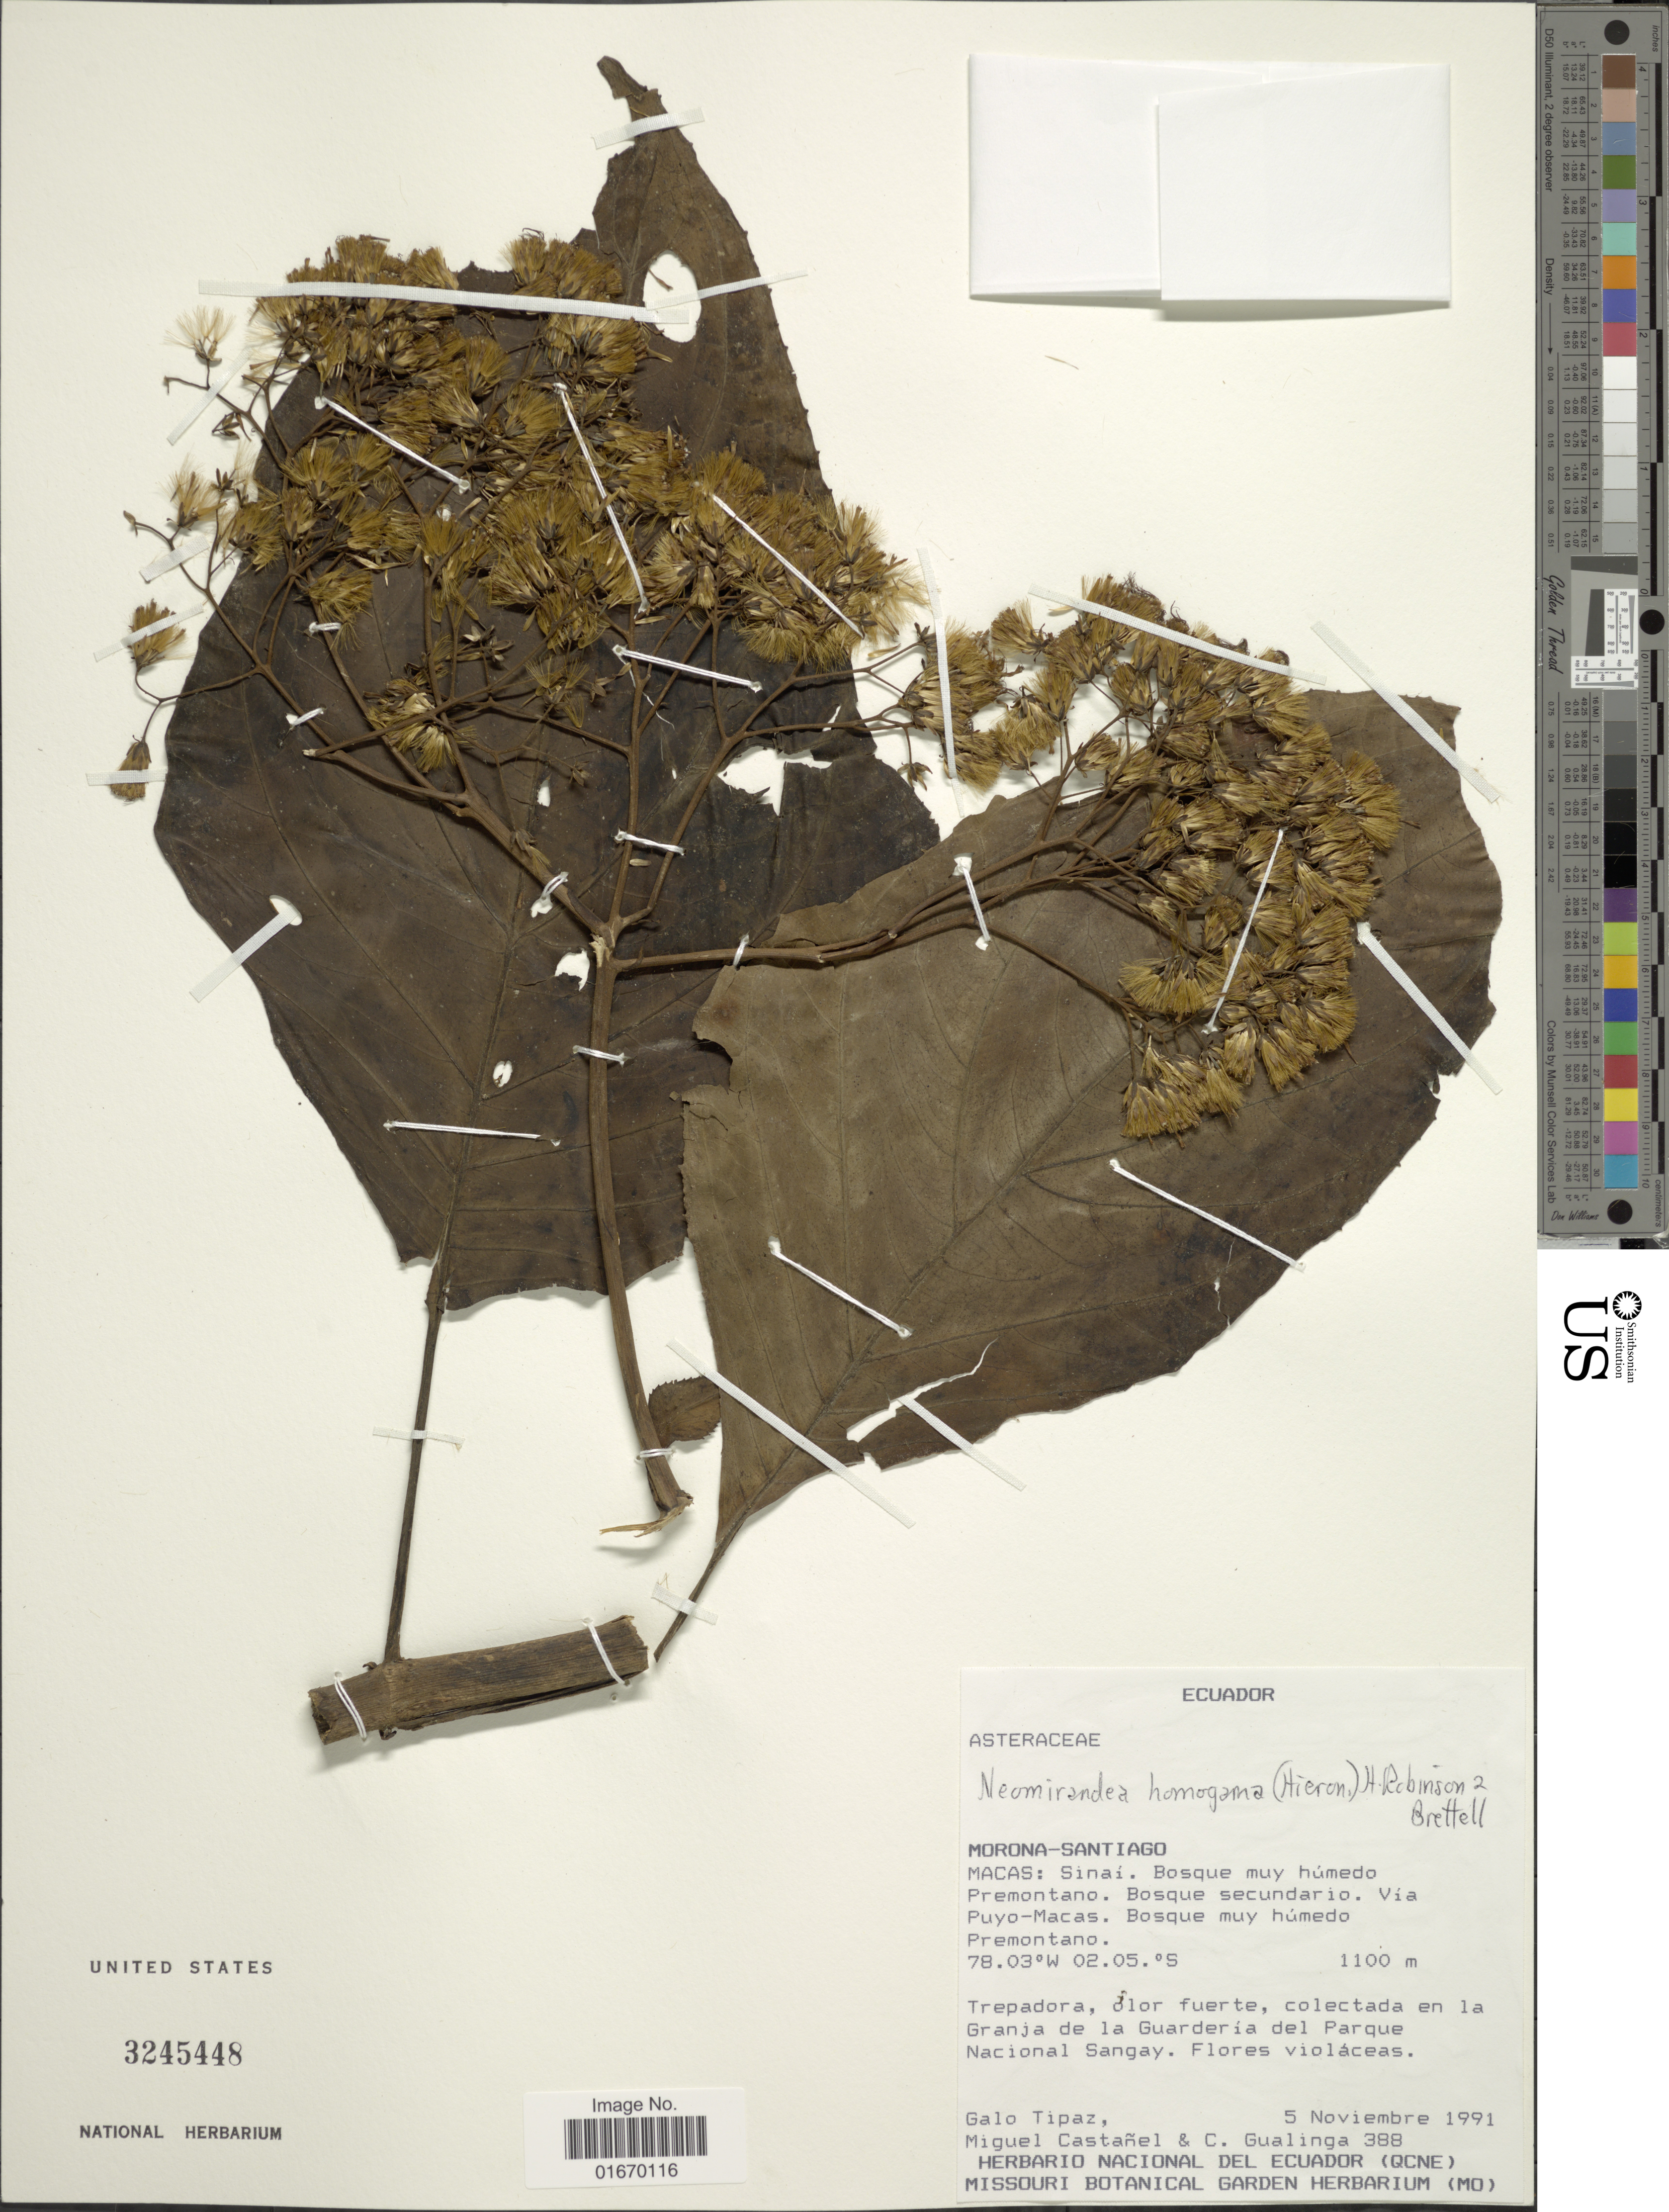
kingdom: Plantae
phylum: Tracheophyta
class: Magnoliopsida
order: Asterales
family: Asteraceae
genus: Neomirandea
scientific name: Neomirandea homogama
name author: (Hieron.) H. Rob.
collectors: G. Tipaz, M. Castanel & C. Gualinga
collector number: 388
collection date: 1991-11-05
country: Ecuador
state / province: Morona-Santiago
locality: Macas, Sinai, via Puyo-Macas, en la Granja de la Guarderiadel Parque Nacional Sangay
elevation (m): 1100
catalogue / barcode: US 3245448